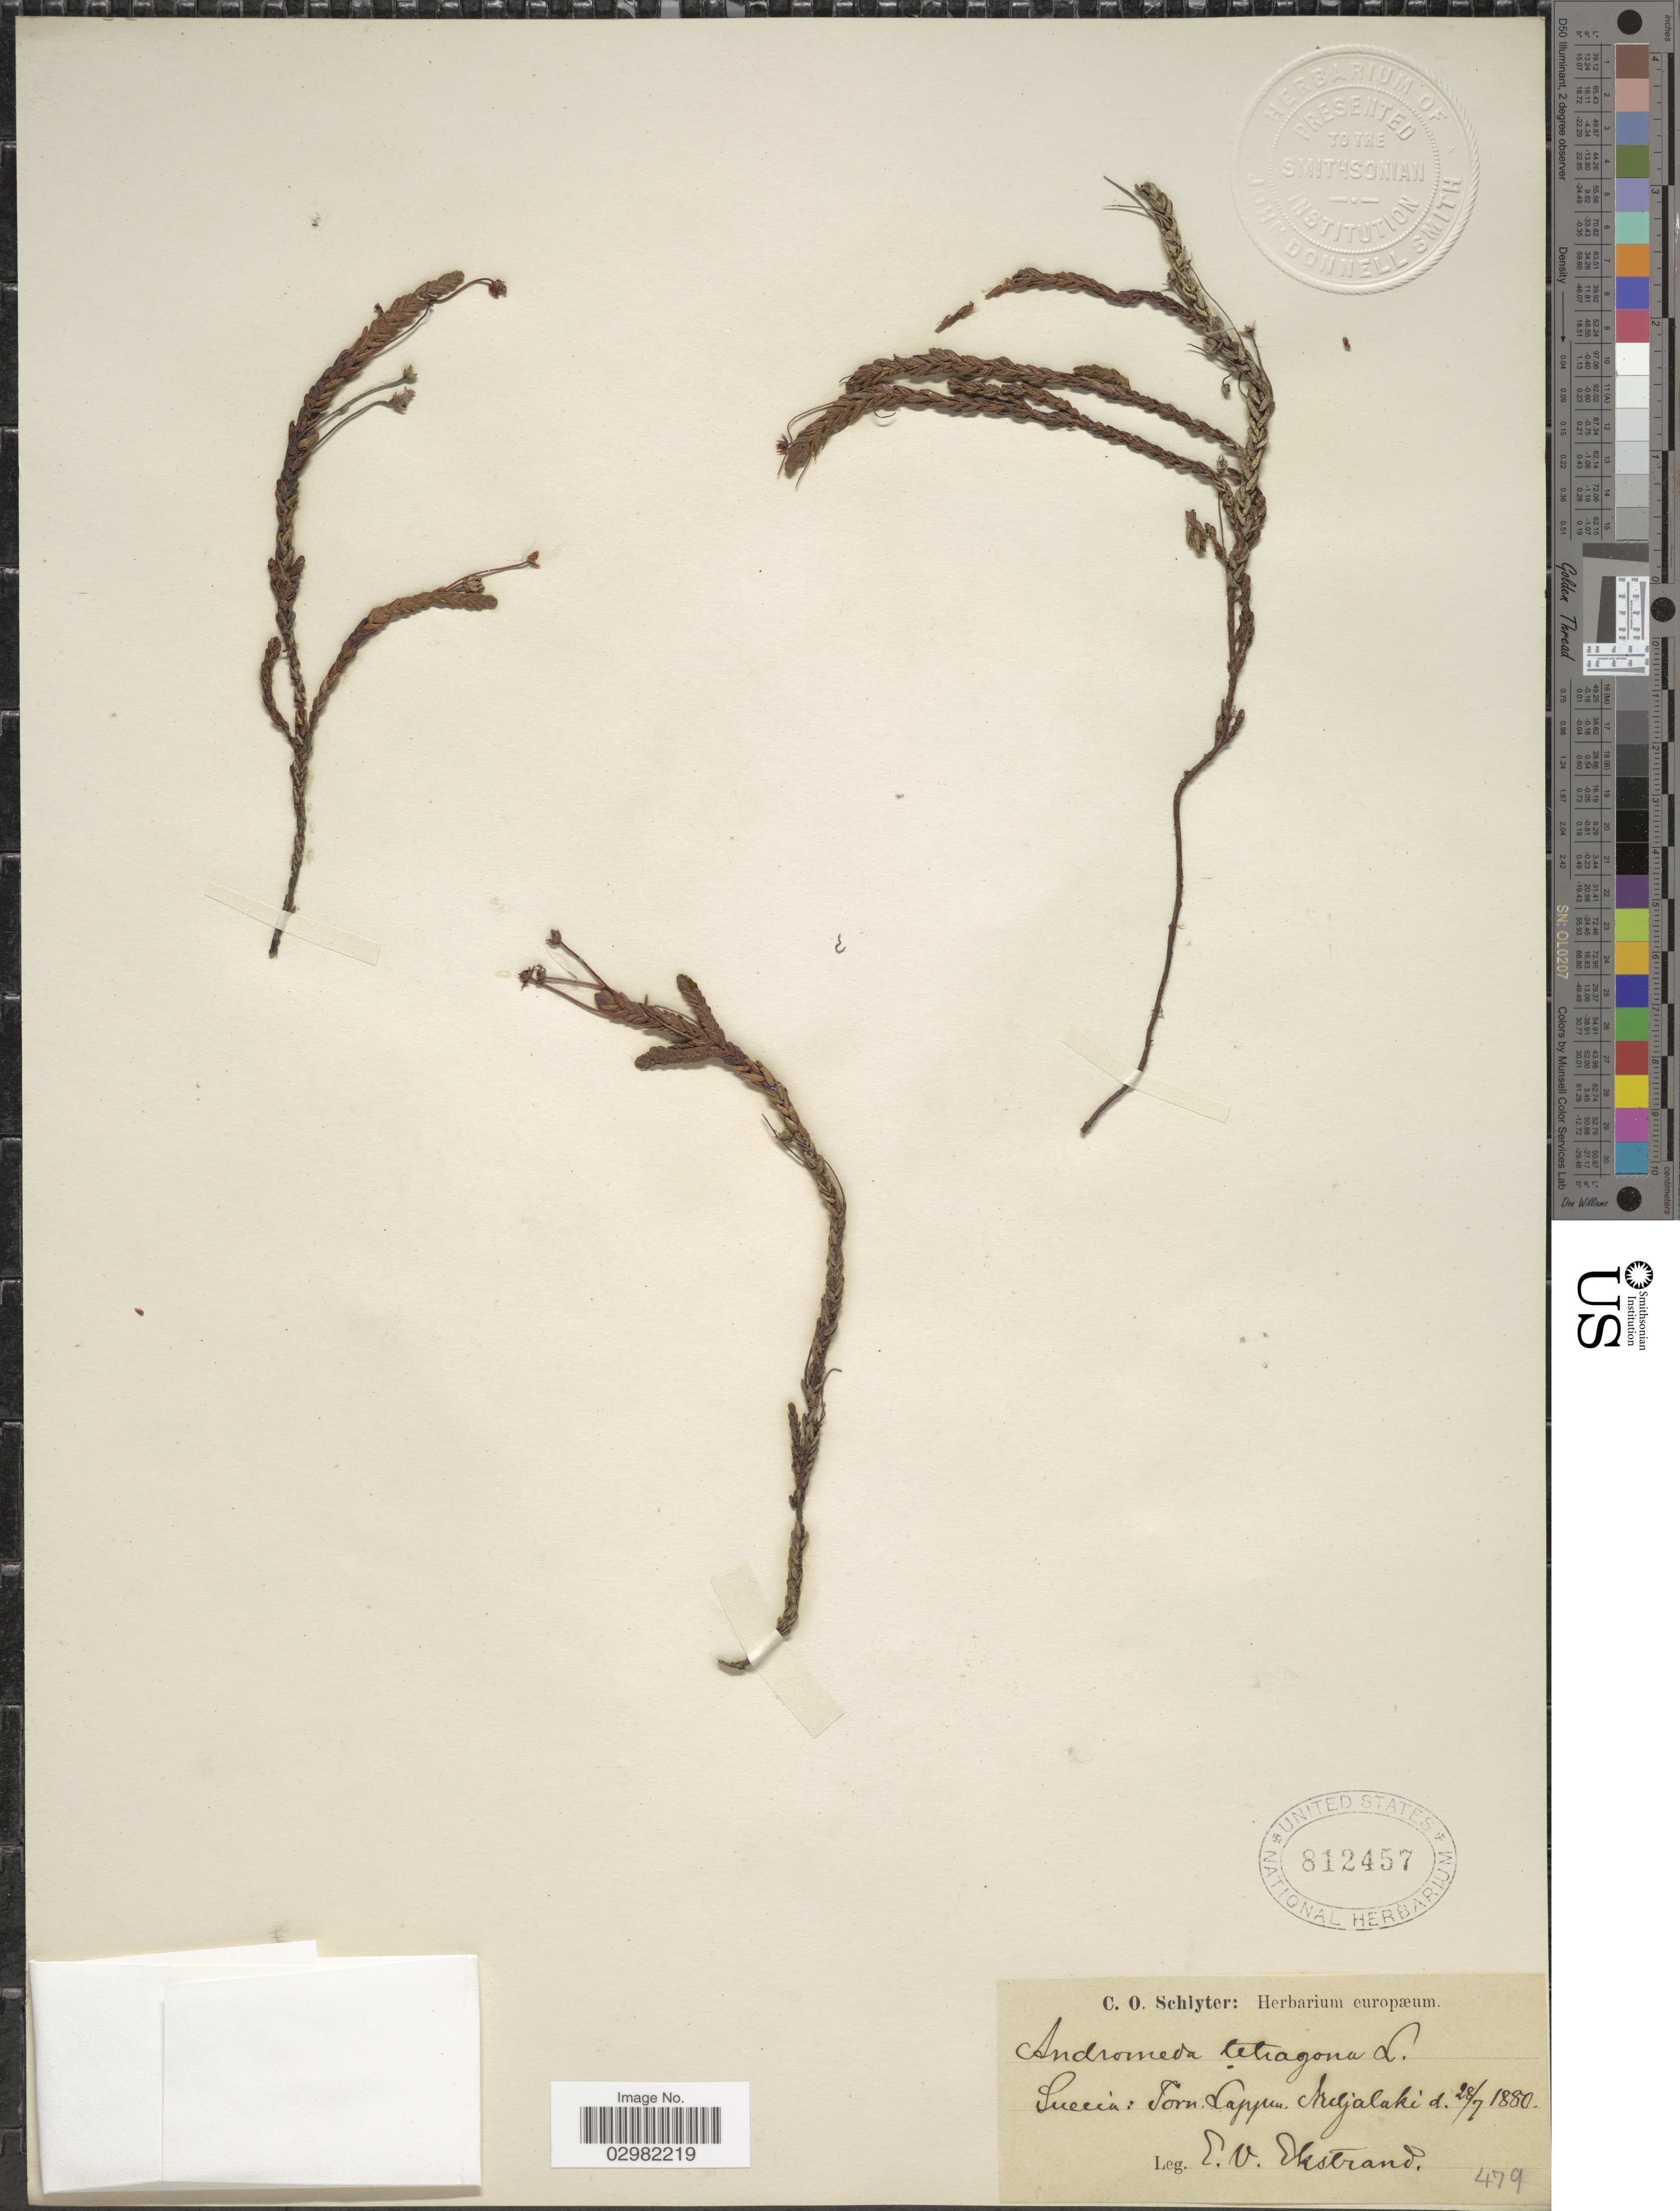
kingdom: Plantae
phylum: Tracheophyta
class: Magnoliopsida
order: Ericales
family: Ericaceae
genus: Cassiope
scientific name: Cassiope tetragona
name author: (L.) D. Don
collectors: E. Ekstrand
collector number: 479?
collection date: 1880-07-28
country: Sweden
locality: Suecia: Torn. Lappm. Ardjalaki [interpreted].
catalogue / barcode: US 812457